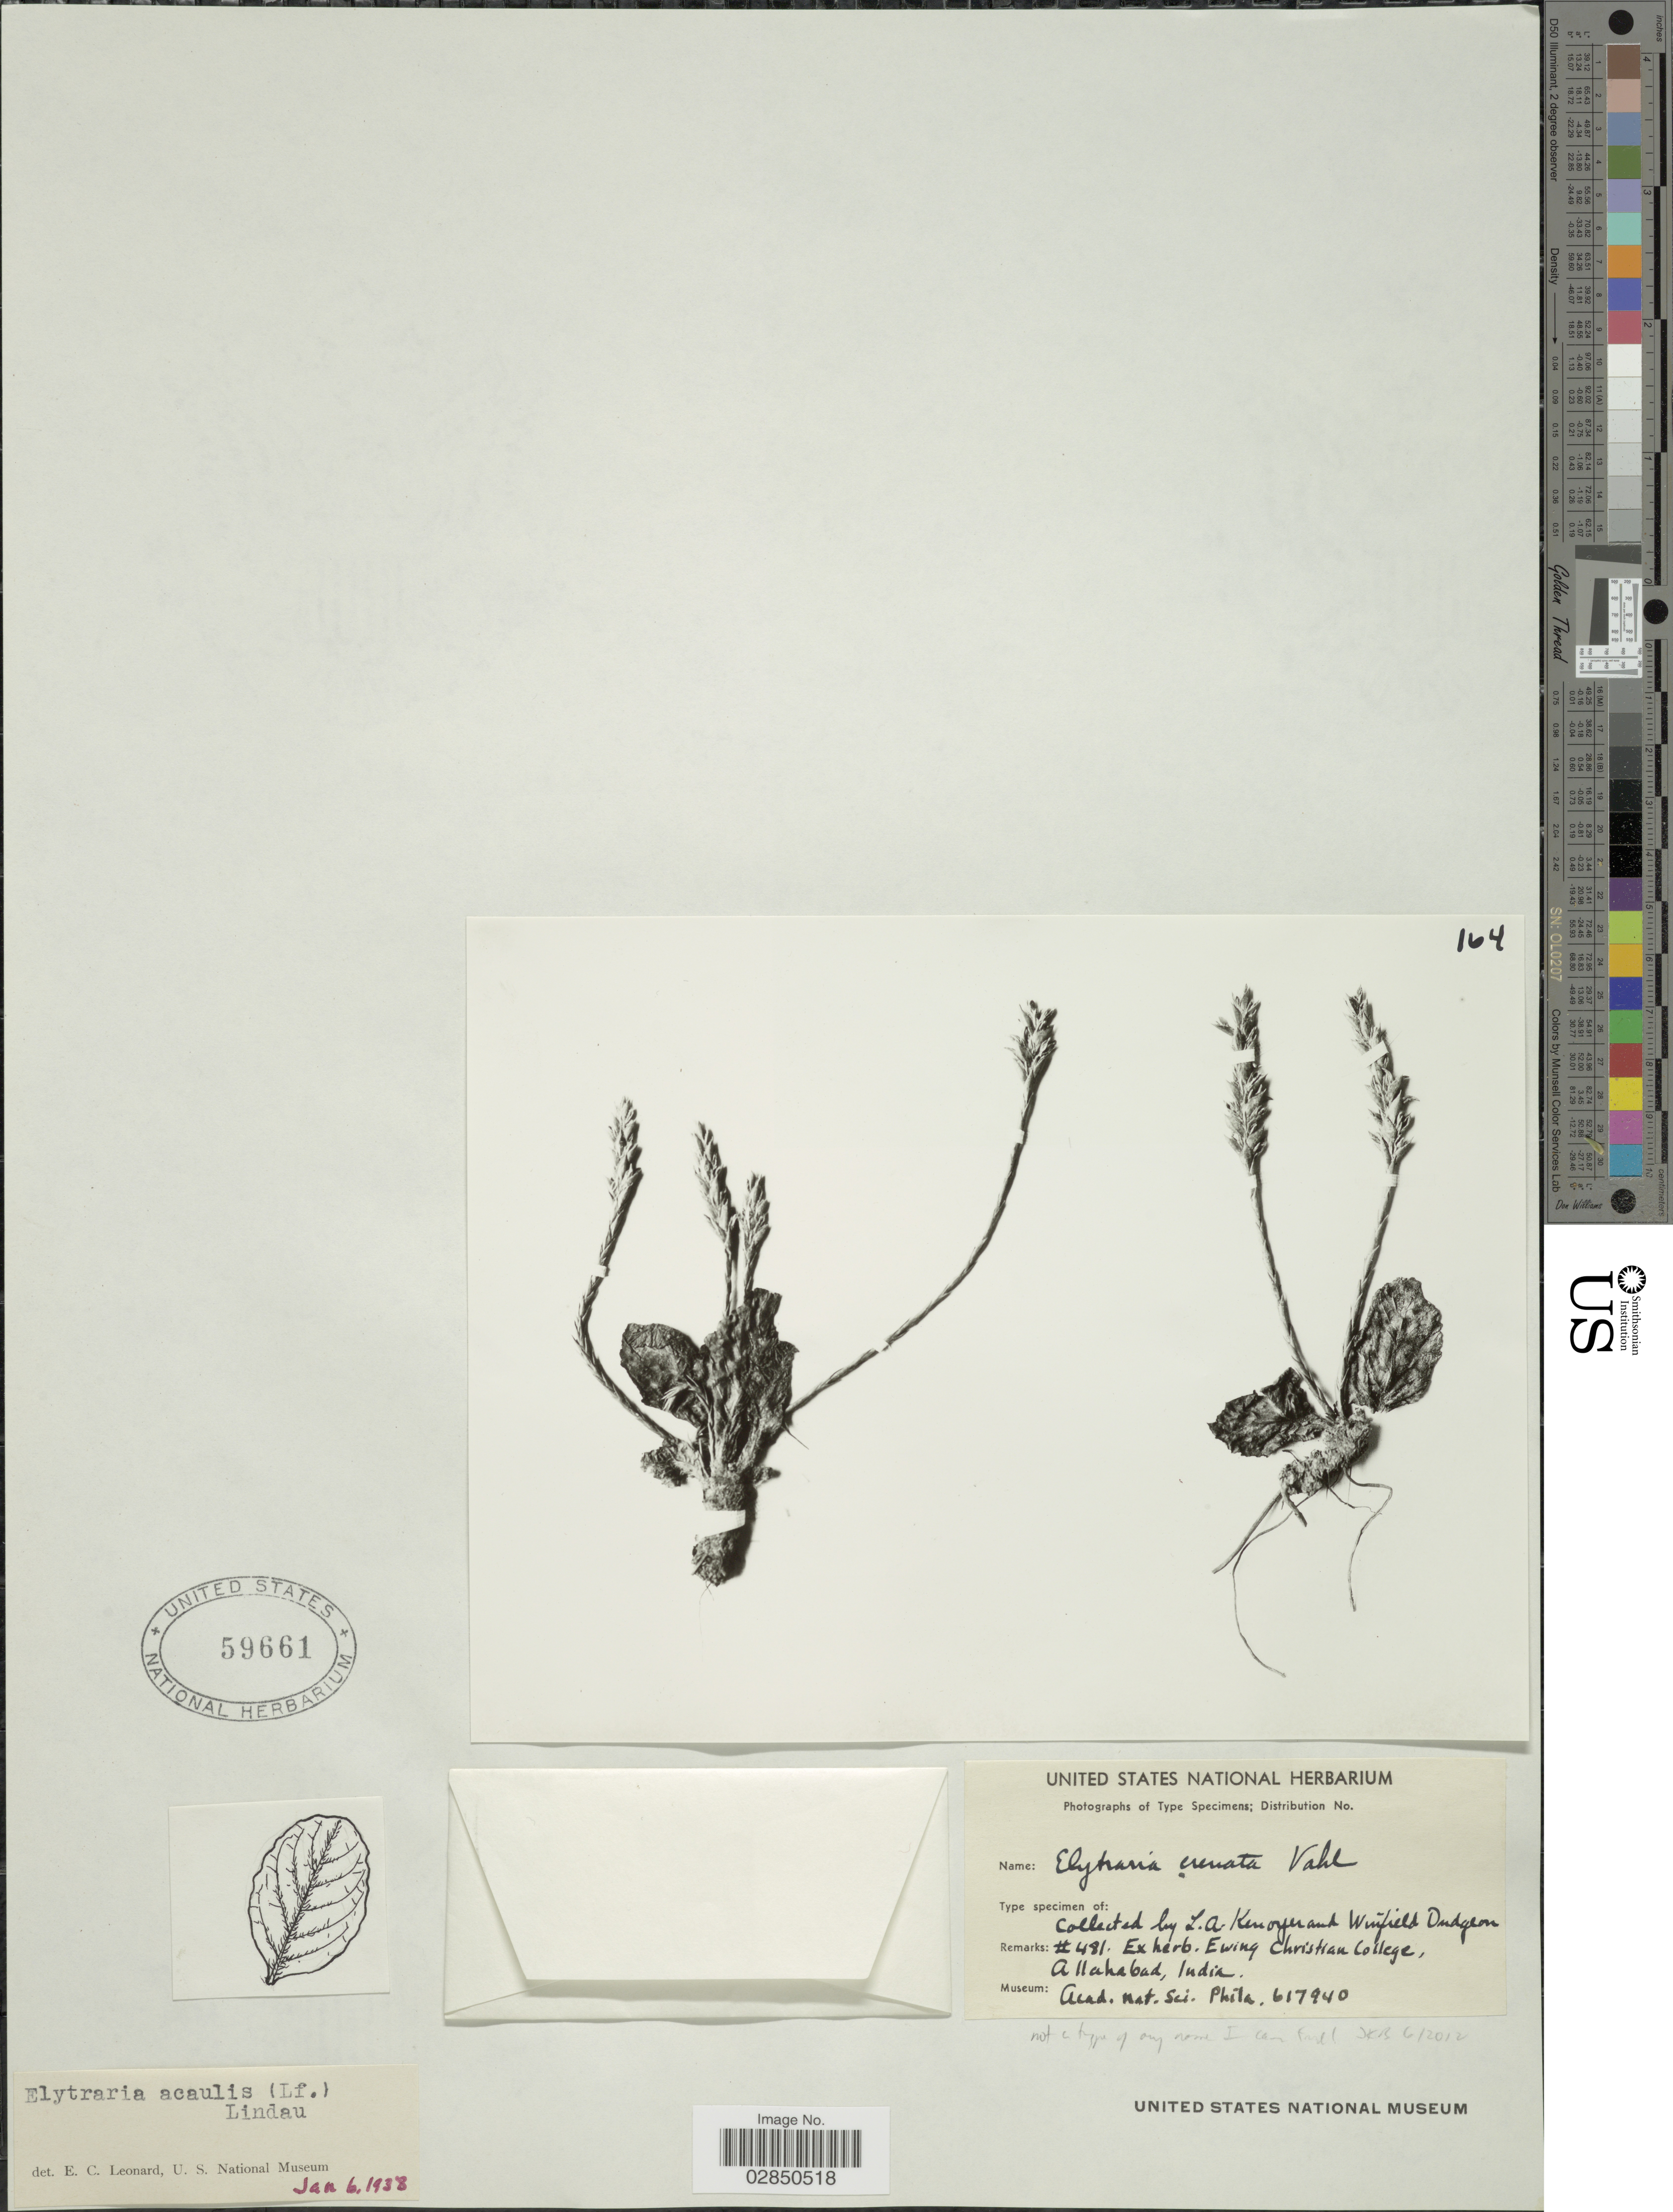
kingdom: Plantae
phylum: Tracheophyta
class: Magnoliopsida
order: Lamiales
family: Acanthaceae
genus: Elytraria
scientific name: Elytraria acaulis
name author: (L. f.) Lindau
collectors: L. A. Kenoyer & W. Dudgeon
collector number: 481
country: India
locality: Allahabad.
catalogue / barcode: US 59661